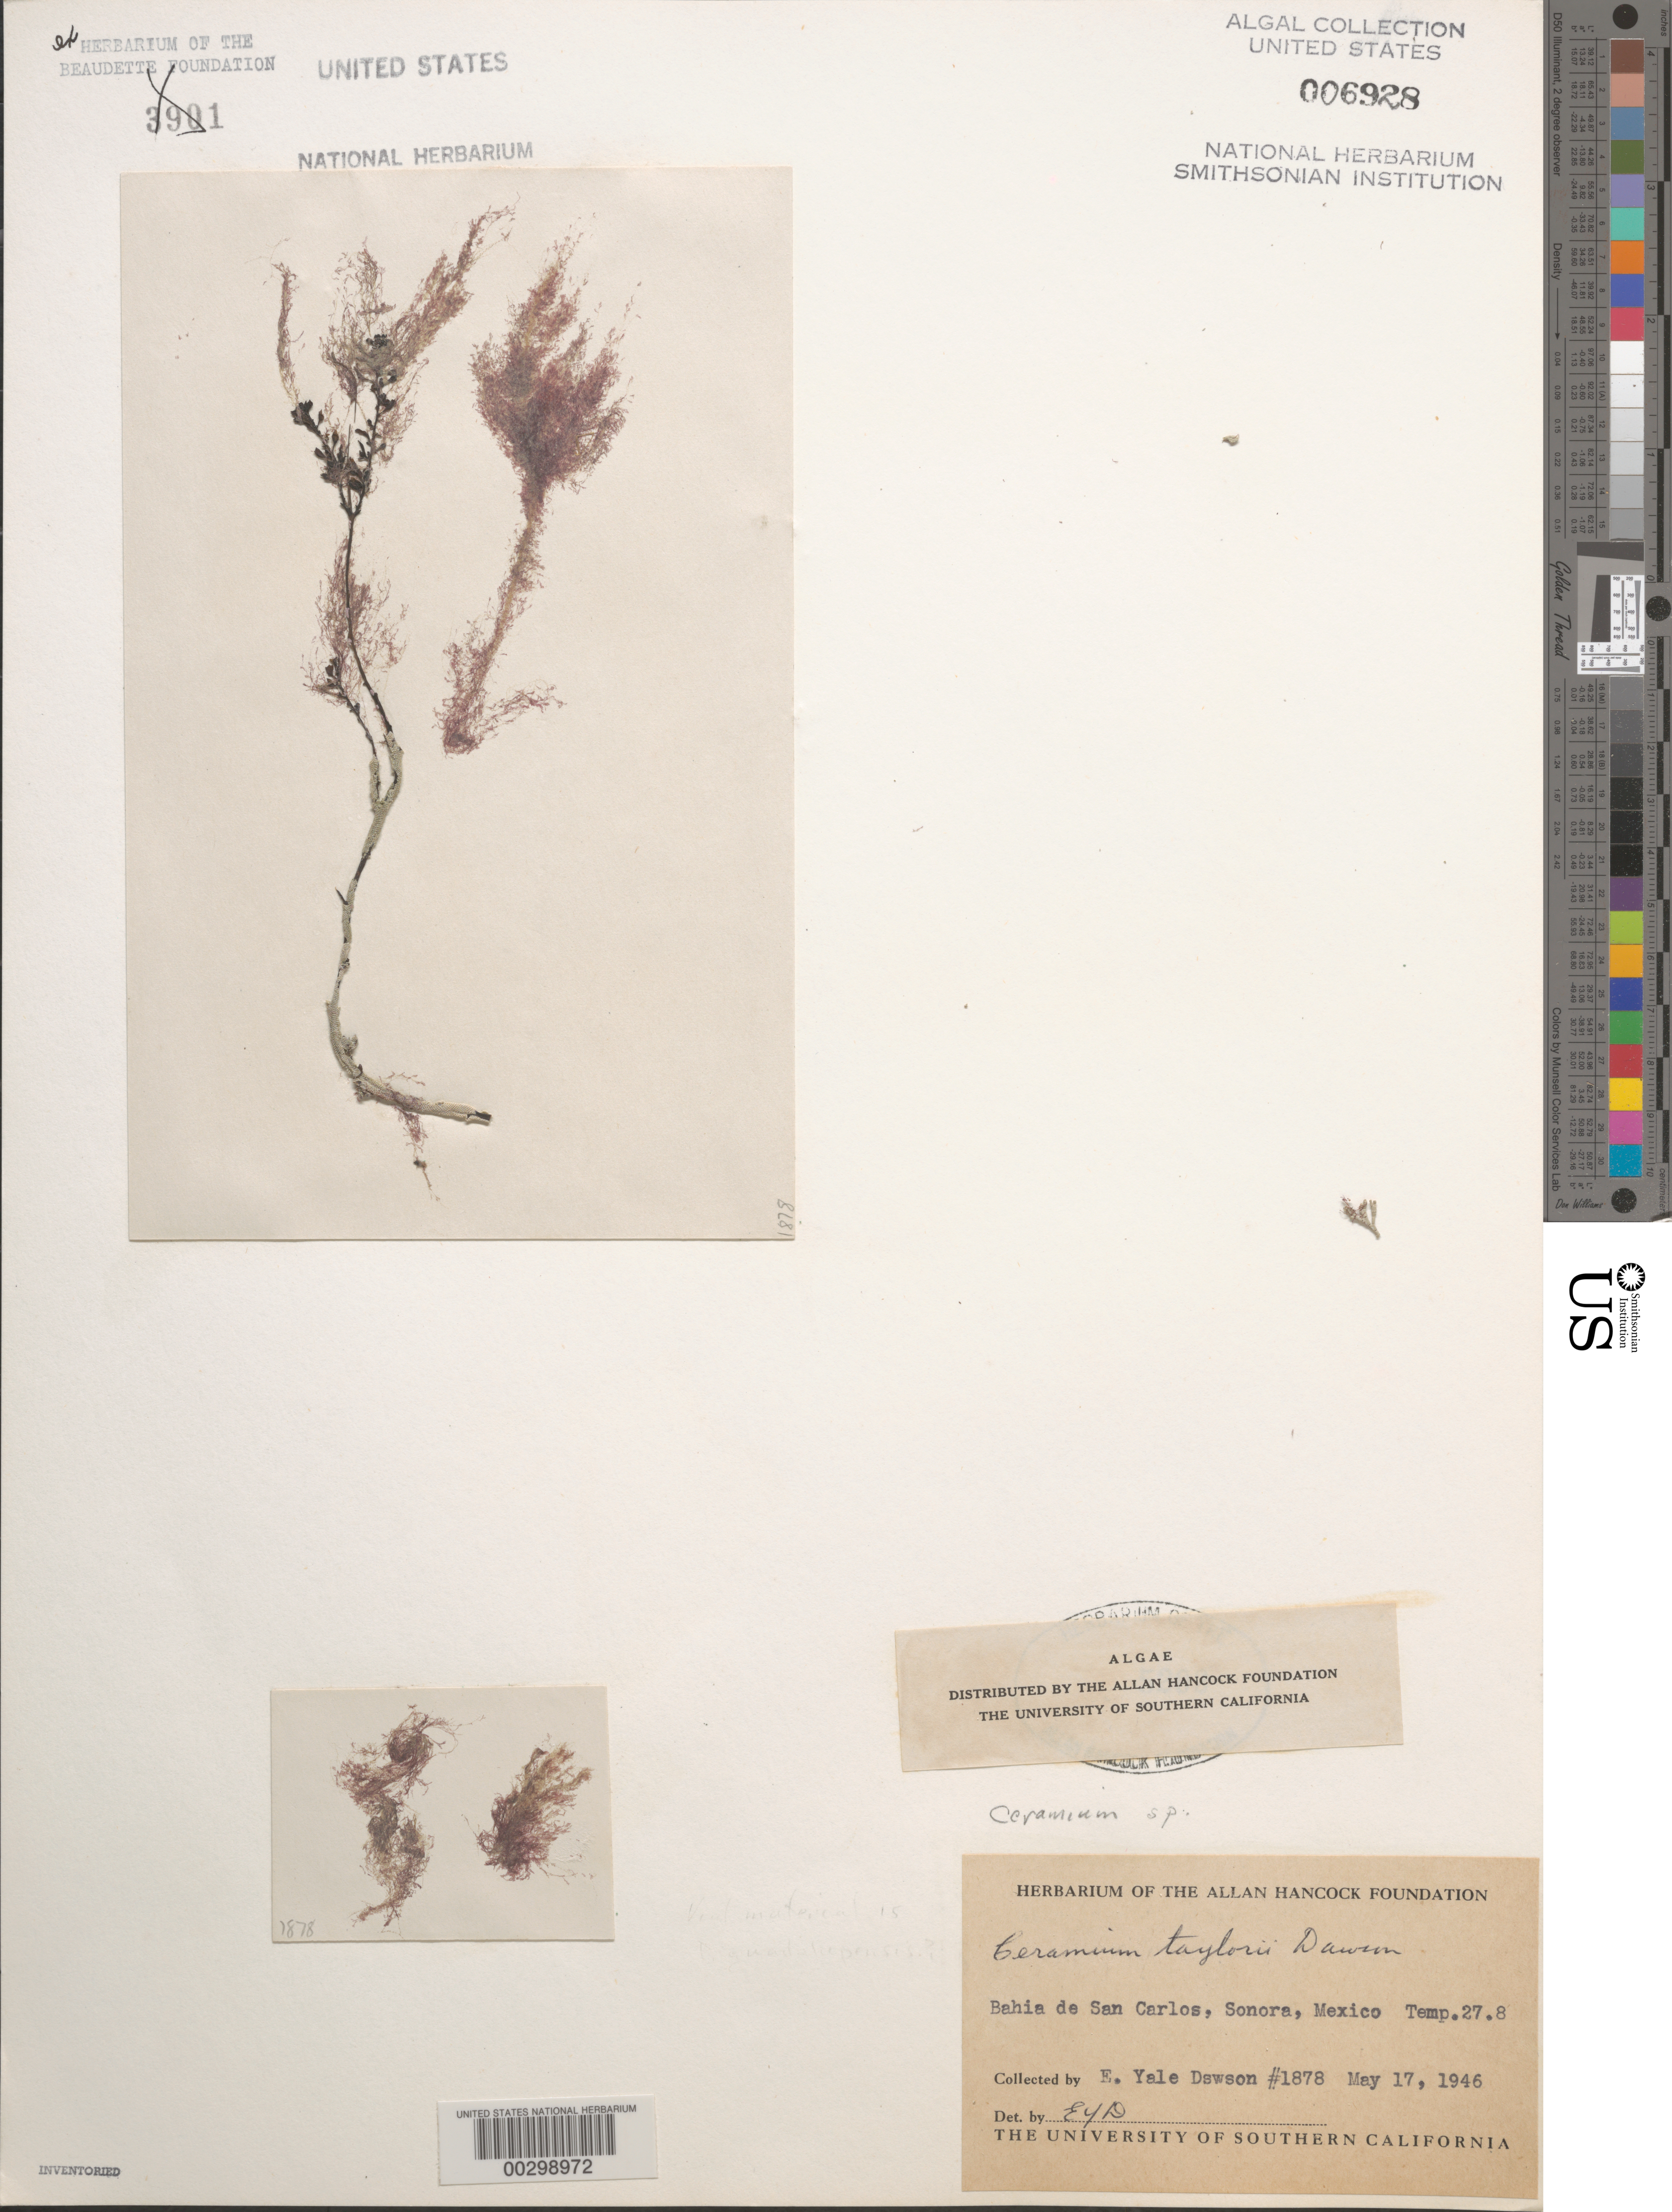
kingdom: Plantae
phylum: Rhodophyta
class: Florideophyceae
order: Ceramiales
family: Ceramiaceae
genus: Gayliella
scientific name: Gayliella taylorii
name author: (E.Y. Dawson) T.O. Cho & S.M. Boo in T.O. Cho et al.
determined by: Algae name updating Project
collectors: E. Y. Dawson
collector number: EYD 1878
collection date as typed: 17 May 1946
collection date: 1946-05-17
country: Mexico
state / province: Sonora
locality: Bahia de San Carlos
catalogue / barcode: US 6928